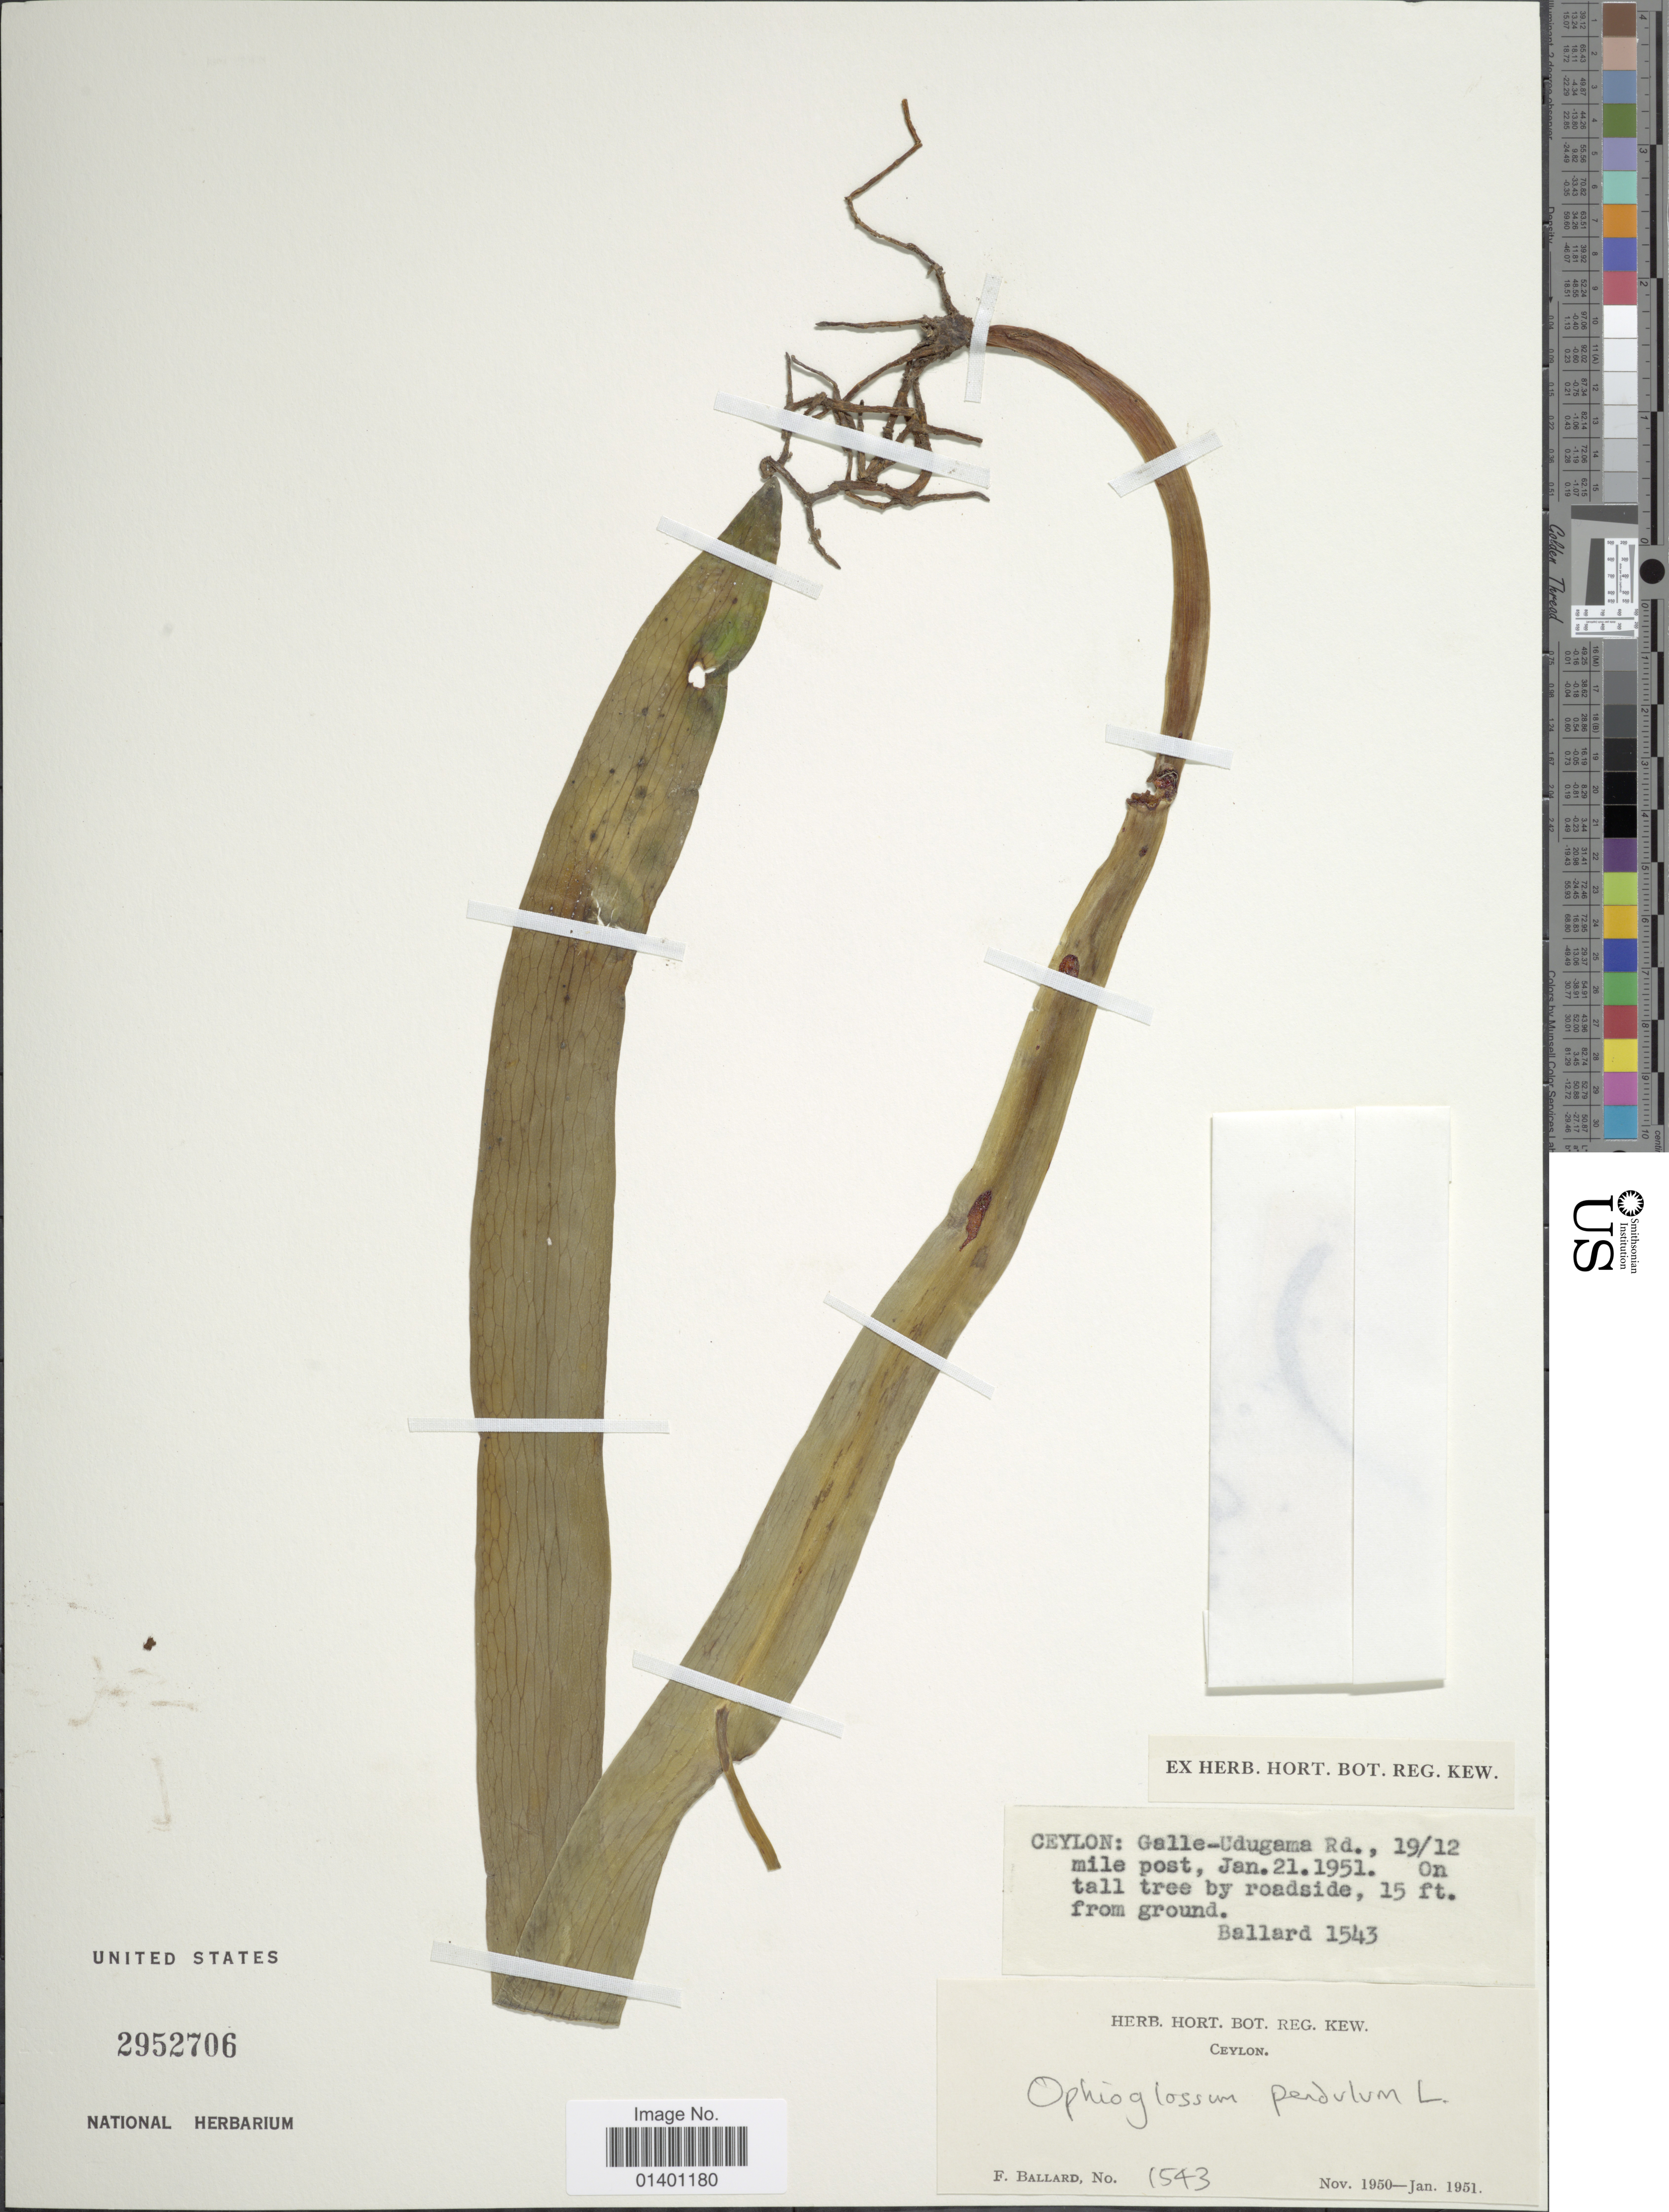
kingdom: Plantae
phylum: Tracheophyta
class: Polypodiopsida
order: Ophioglossales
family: Ophioglossaceae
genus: Ophioglossum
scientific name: Ophioglossum pendulum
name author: L.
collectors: F. Ballard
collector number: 1543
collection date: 1951-01-21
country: Sri Lanka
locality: Ceylon: Galle-Udugama Rd., 19/12 mile post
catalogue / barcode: US 2952706